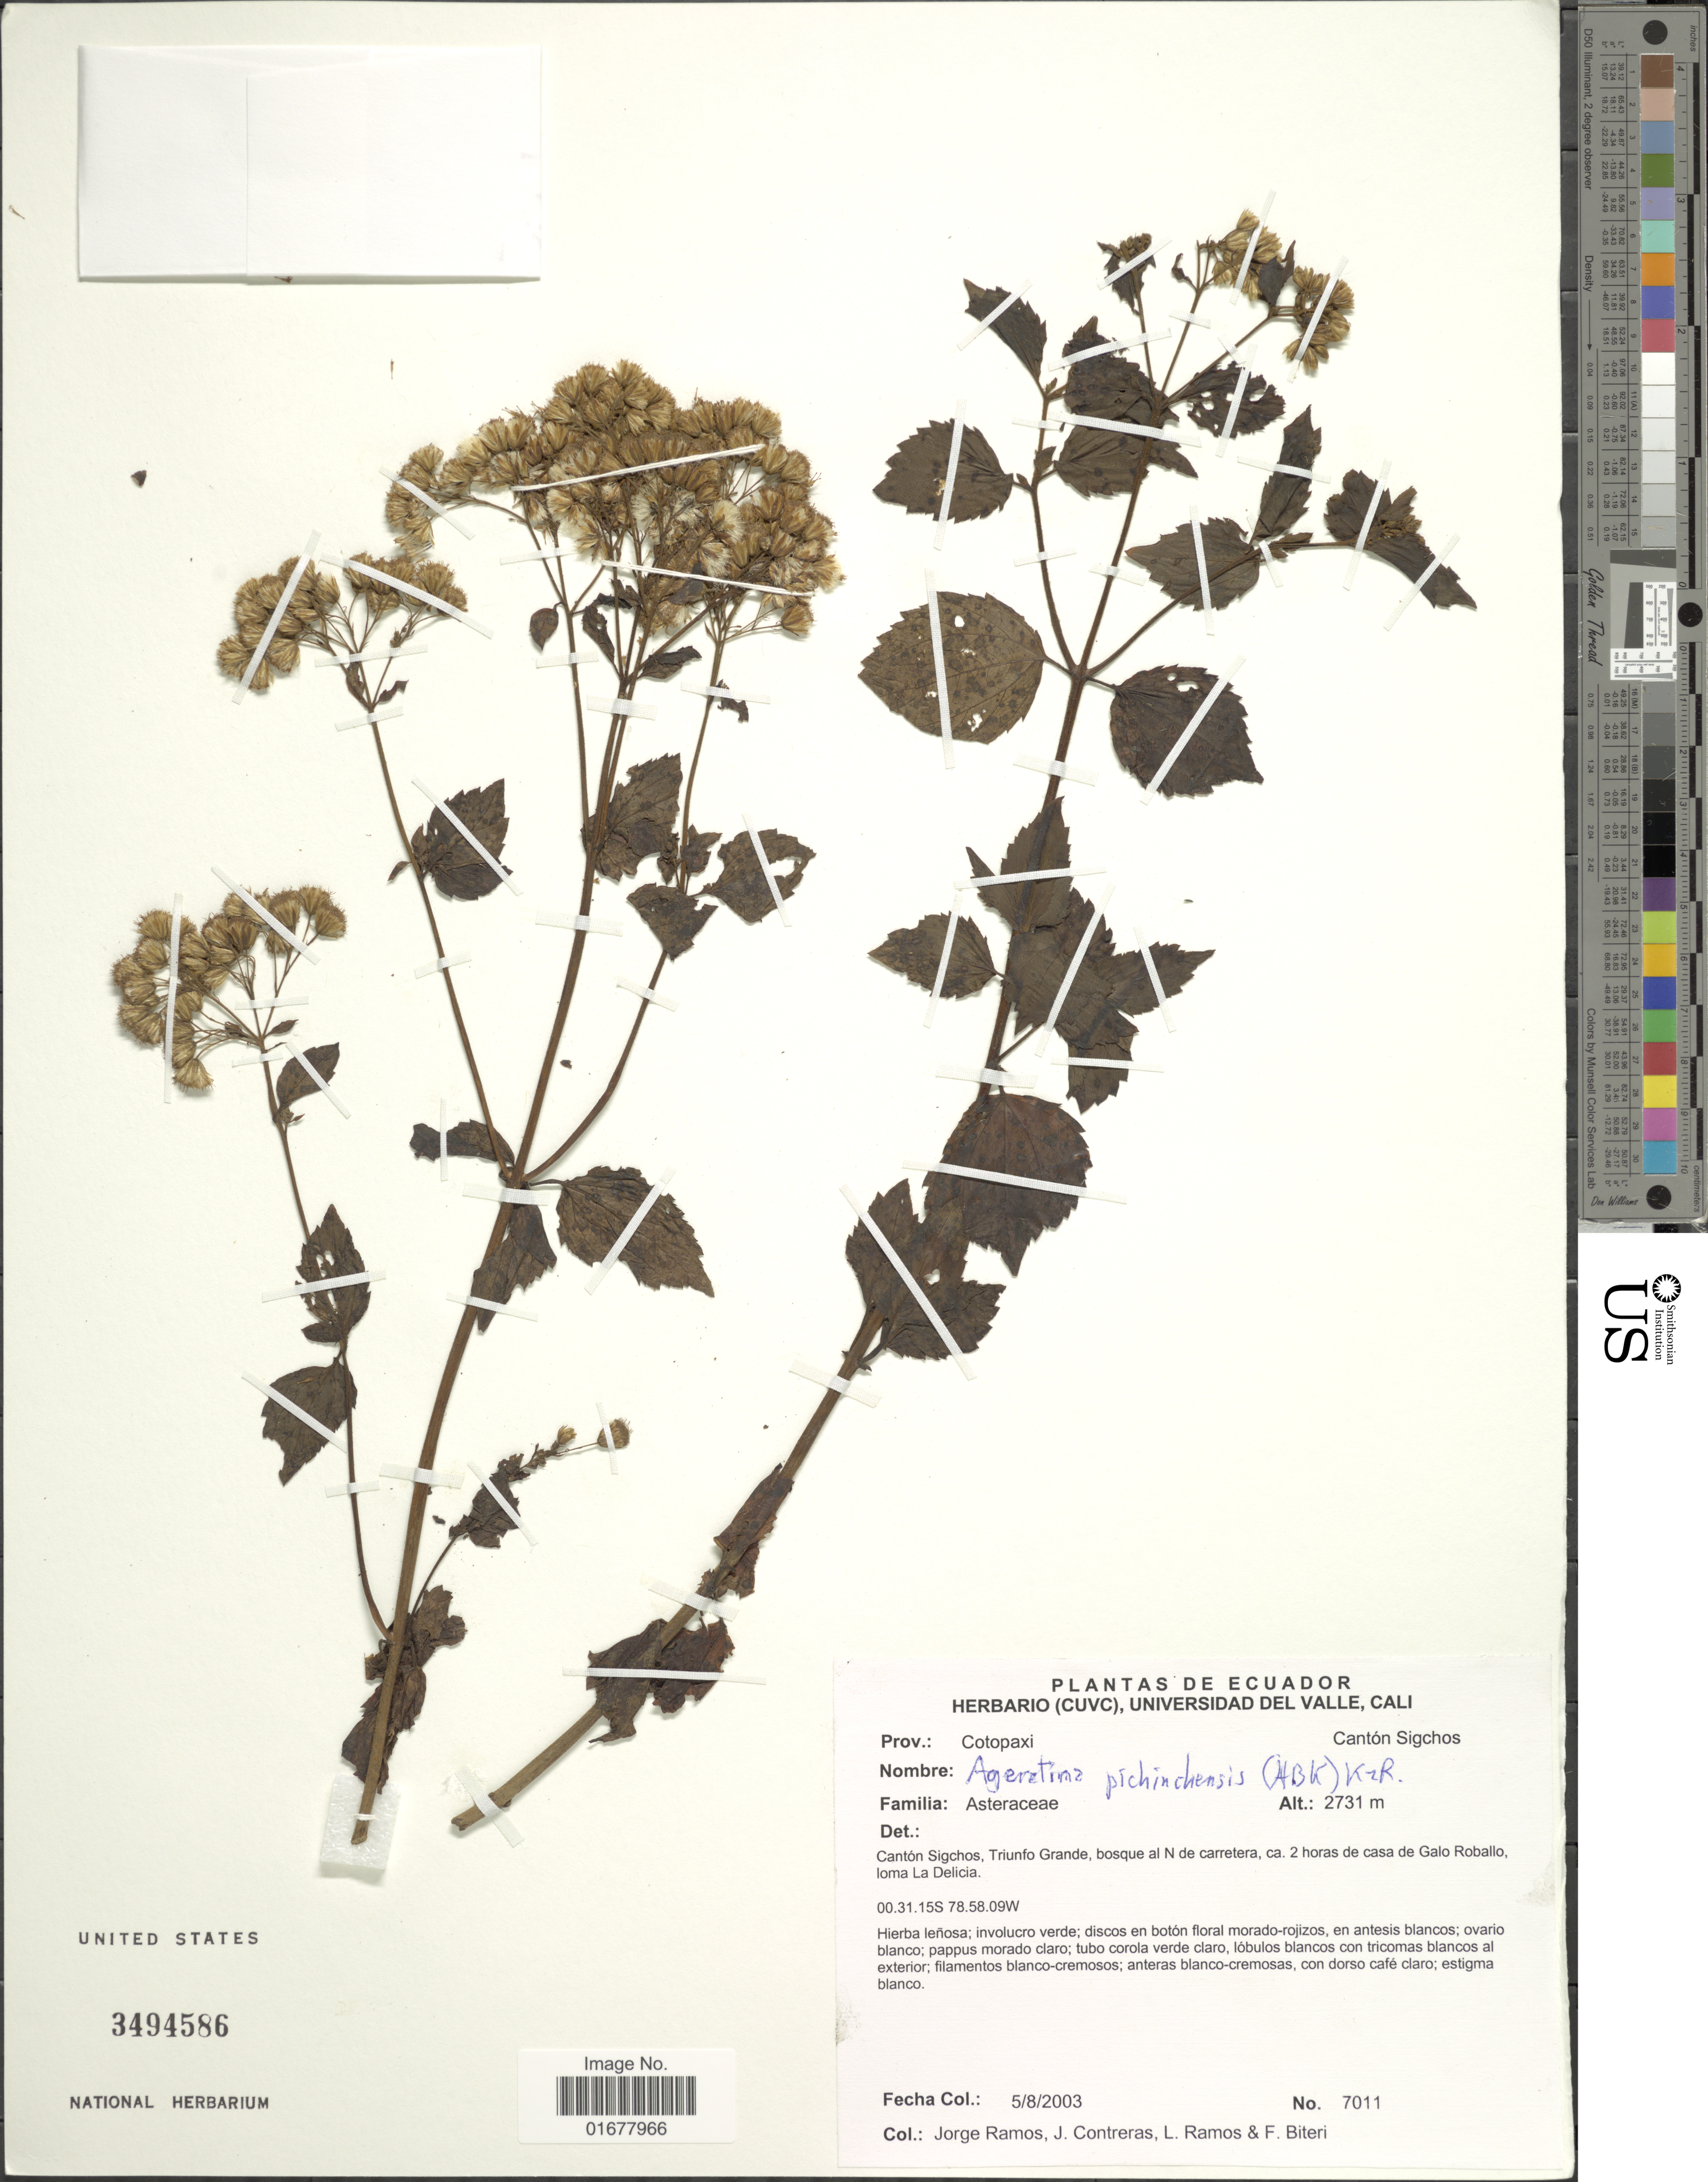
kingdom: Plantae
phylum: Tracheophyta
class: Magnoliopsida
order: Asterales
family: Asteraceae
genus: Ageratina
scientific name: Ageratina pichinchensis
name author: (Kunth) R.M. King & H. Rob.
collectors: J. Ramos, J. Contreras, L. Ramos & F. Biteri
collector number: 7011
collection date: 2003-08-05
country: Ecuador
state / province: Cotopaxi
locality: Province: Cotopaxi, Canton Sigchos, Canton Sigchos, Triunfo Grande, bosque al N de carretera, 2 horas de casa de Galo Roballo, loma La Delicia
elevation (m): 2731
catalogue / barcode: US 3494586